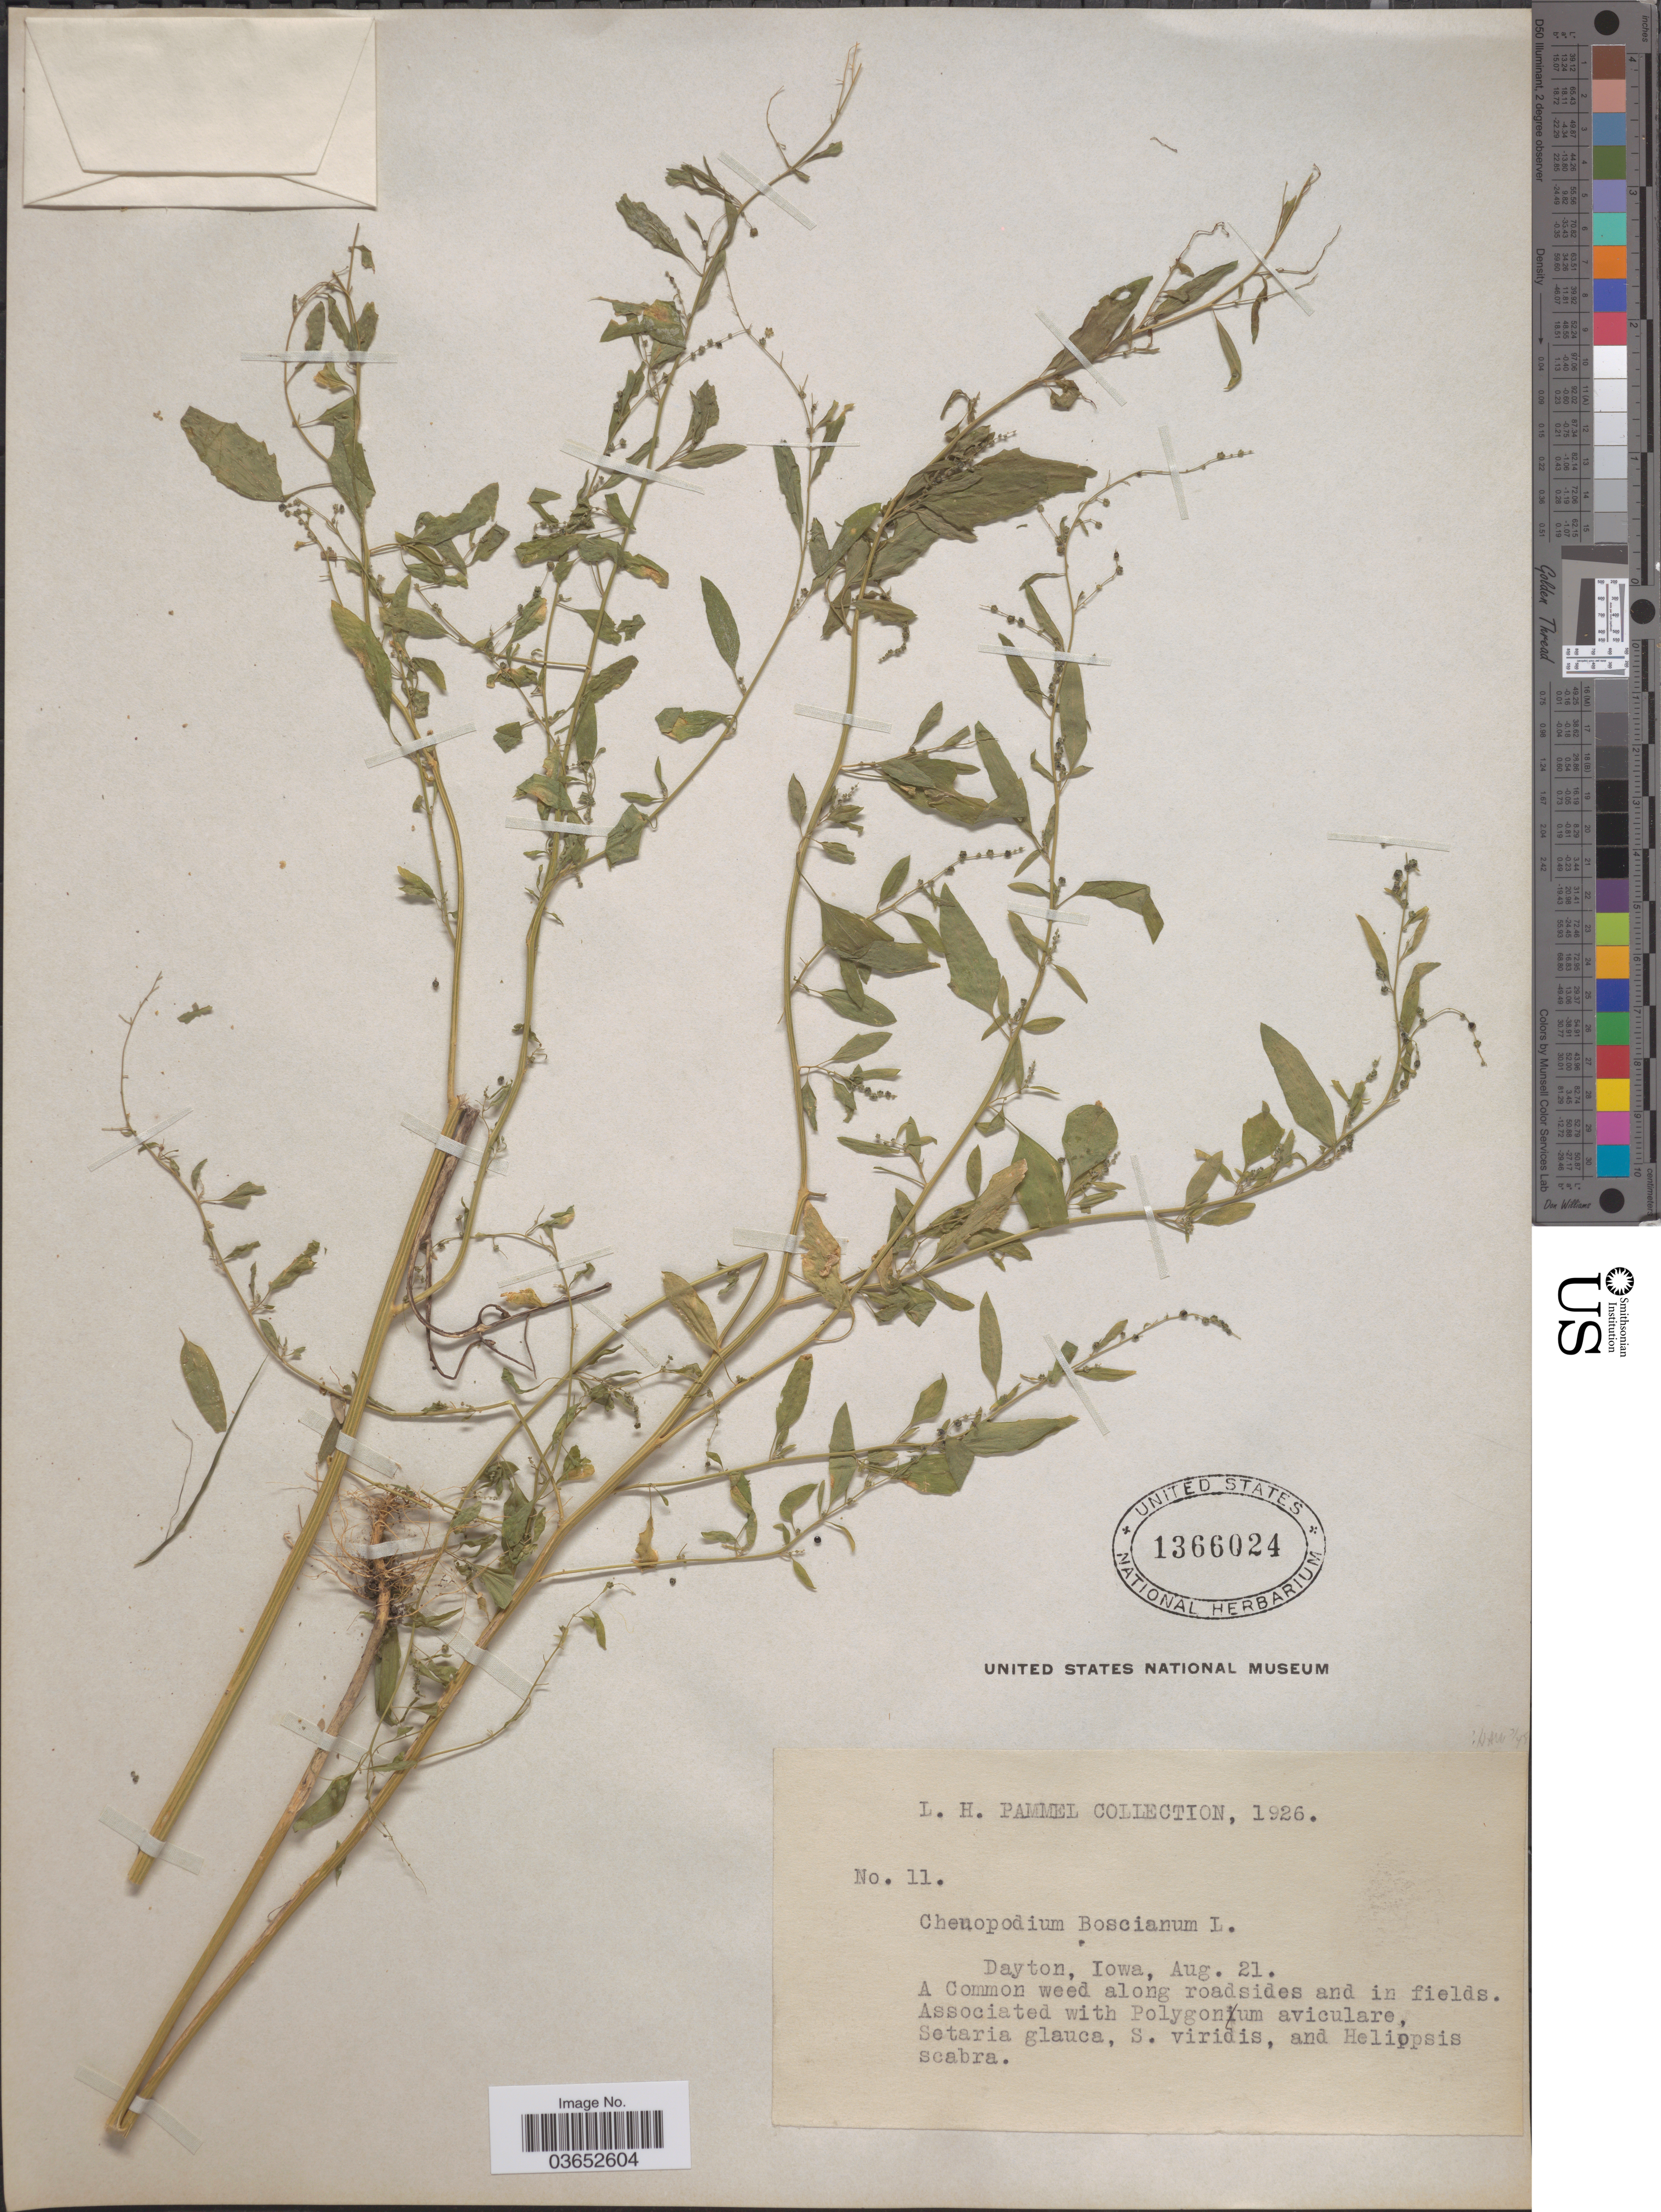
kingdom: Plantae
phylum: Tracheophyta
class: Magnoliopsida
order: Caryophyllales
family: Amaranthaceae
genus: Chenopodium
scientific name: Chenopodium boscianum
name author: Moq.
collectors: L. Pammel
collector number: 11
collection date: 1926-08-21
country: United States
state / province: Iowa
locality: Dayton.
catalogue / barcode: US 1366024